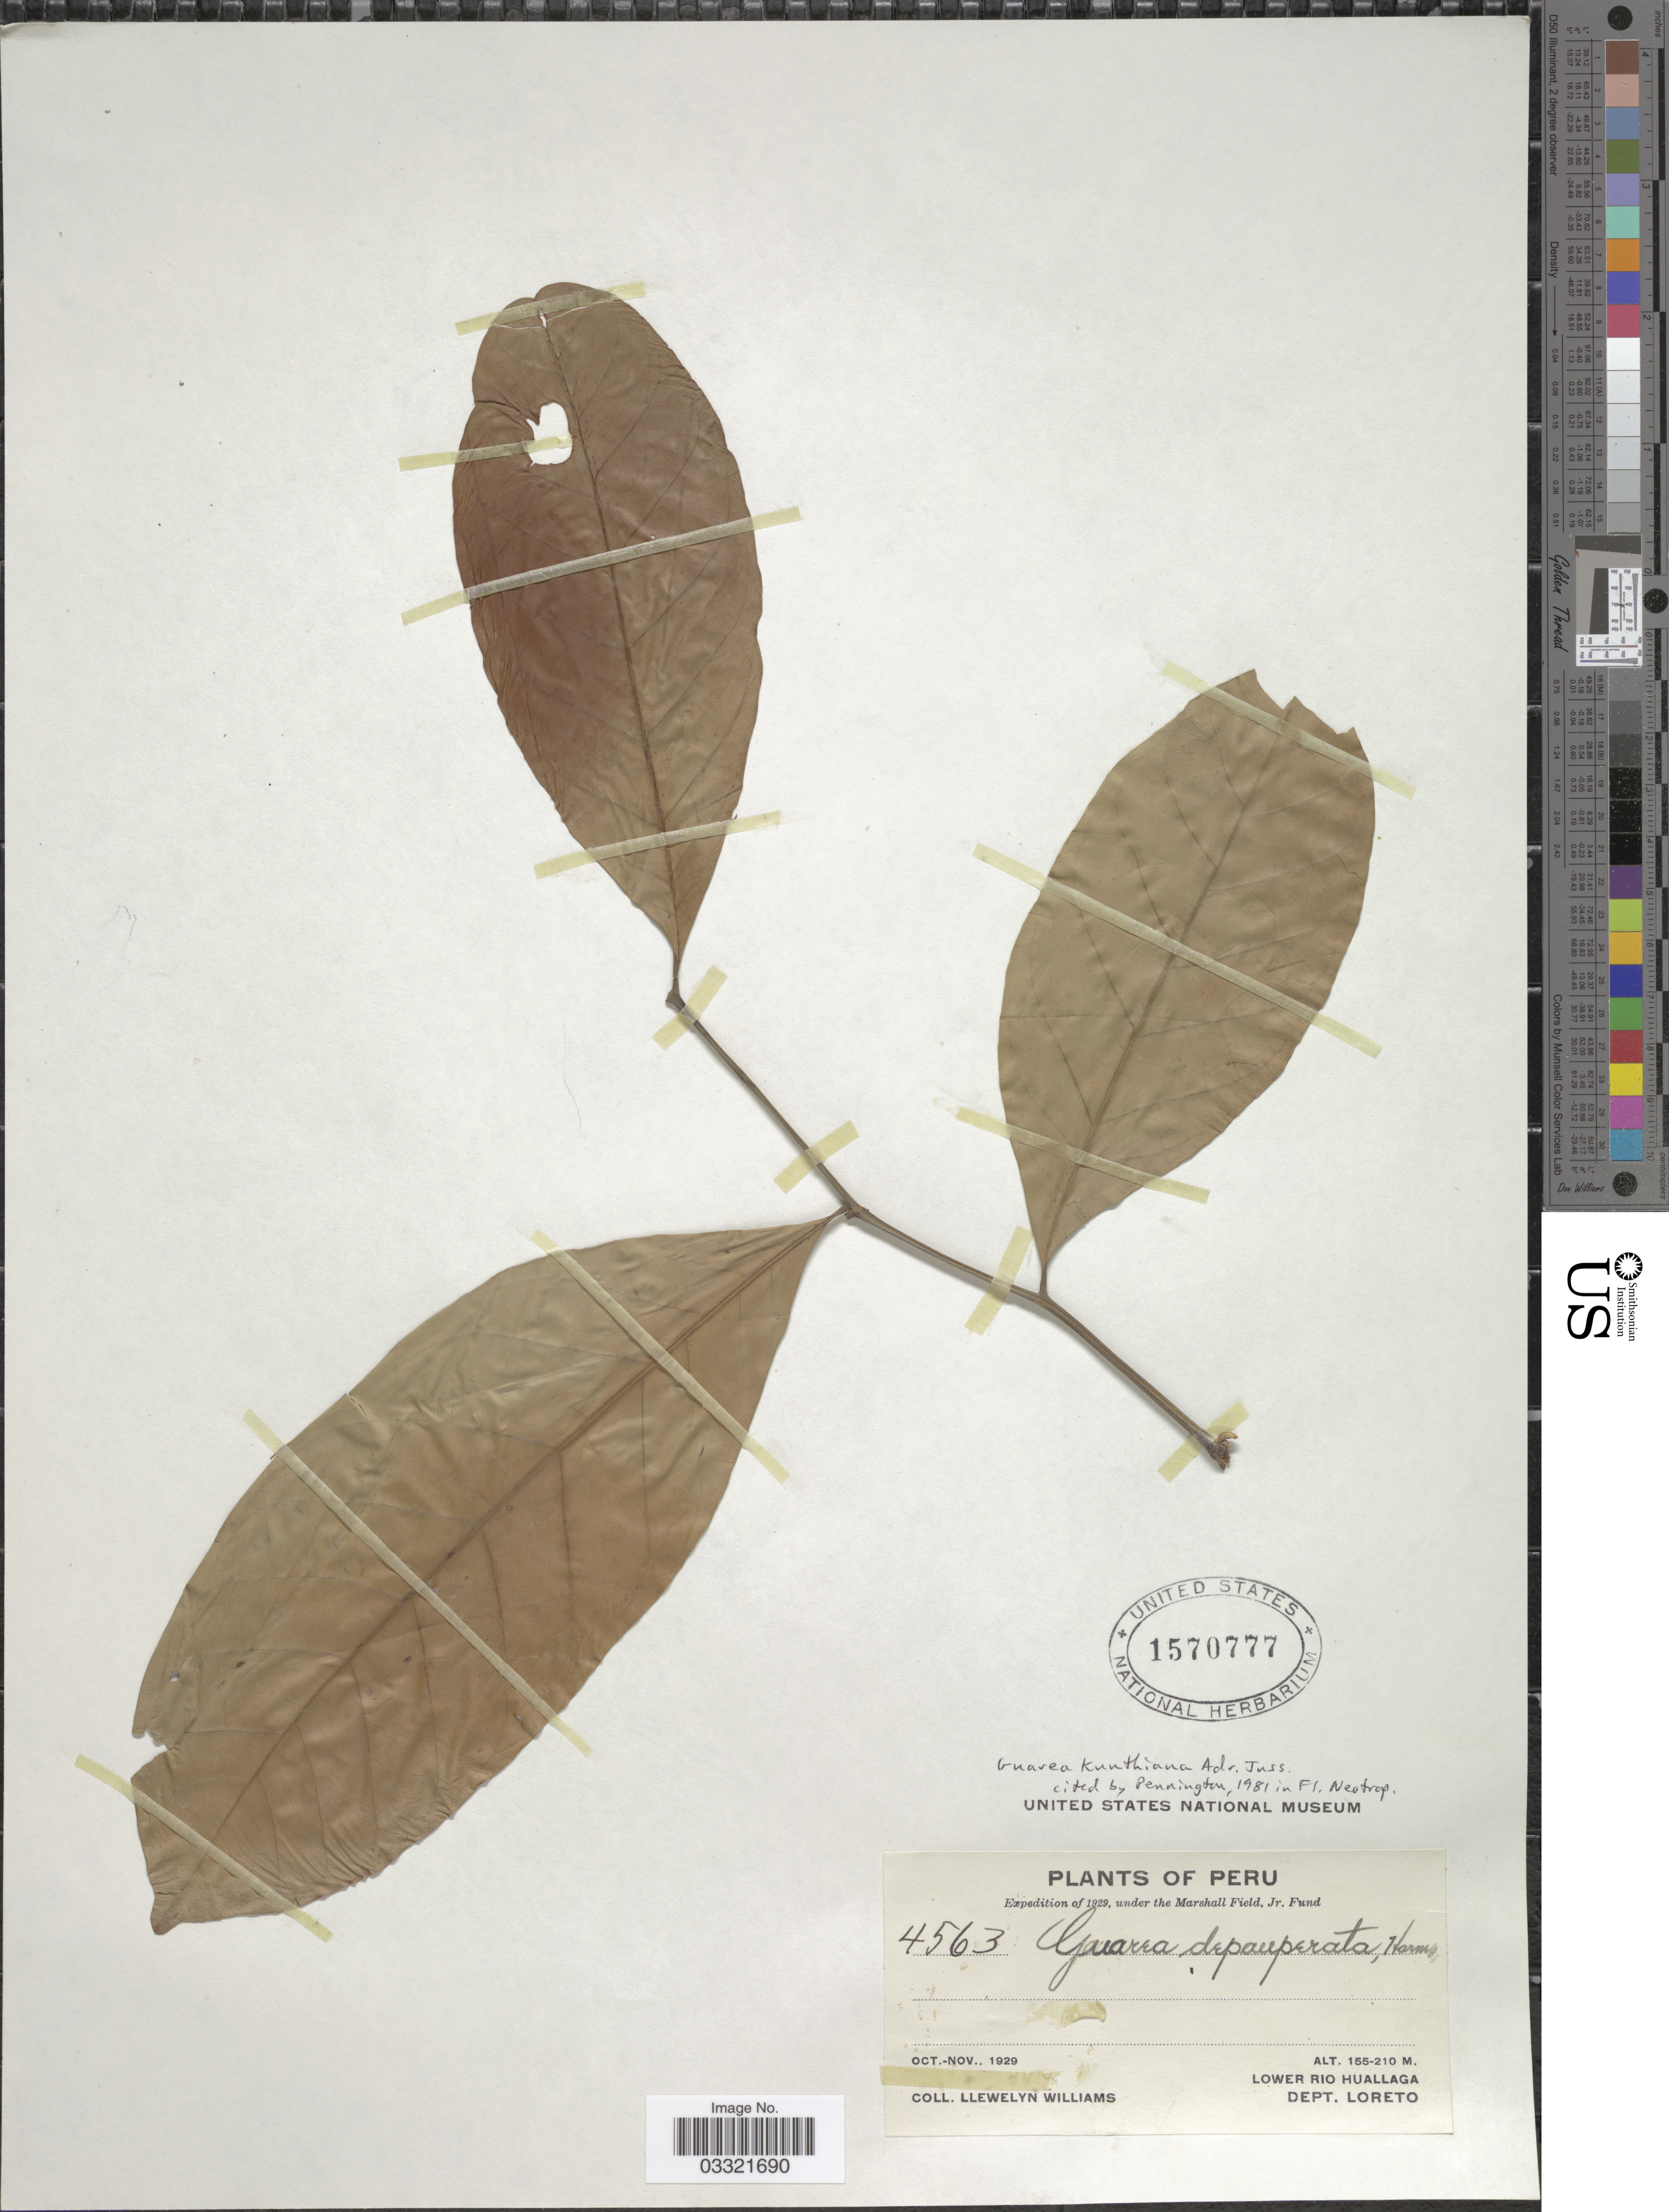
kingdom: Plantae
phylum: Tracheophyta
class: Magnoliopsida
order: Sapindales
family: Meliaceae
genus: Guarea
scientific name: Guarea kunthiana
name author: A. Juss.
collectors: Ll. Williams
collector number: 4563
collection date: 1929-10/1929-11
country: Peru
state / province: Loreto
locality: Lower Rio Huallaga, Dept. Loreto.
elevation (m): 155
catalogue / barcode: US 1570777